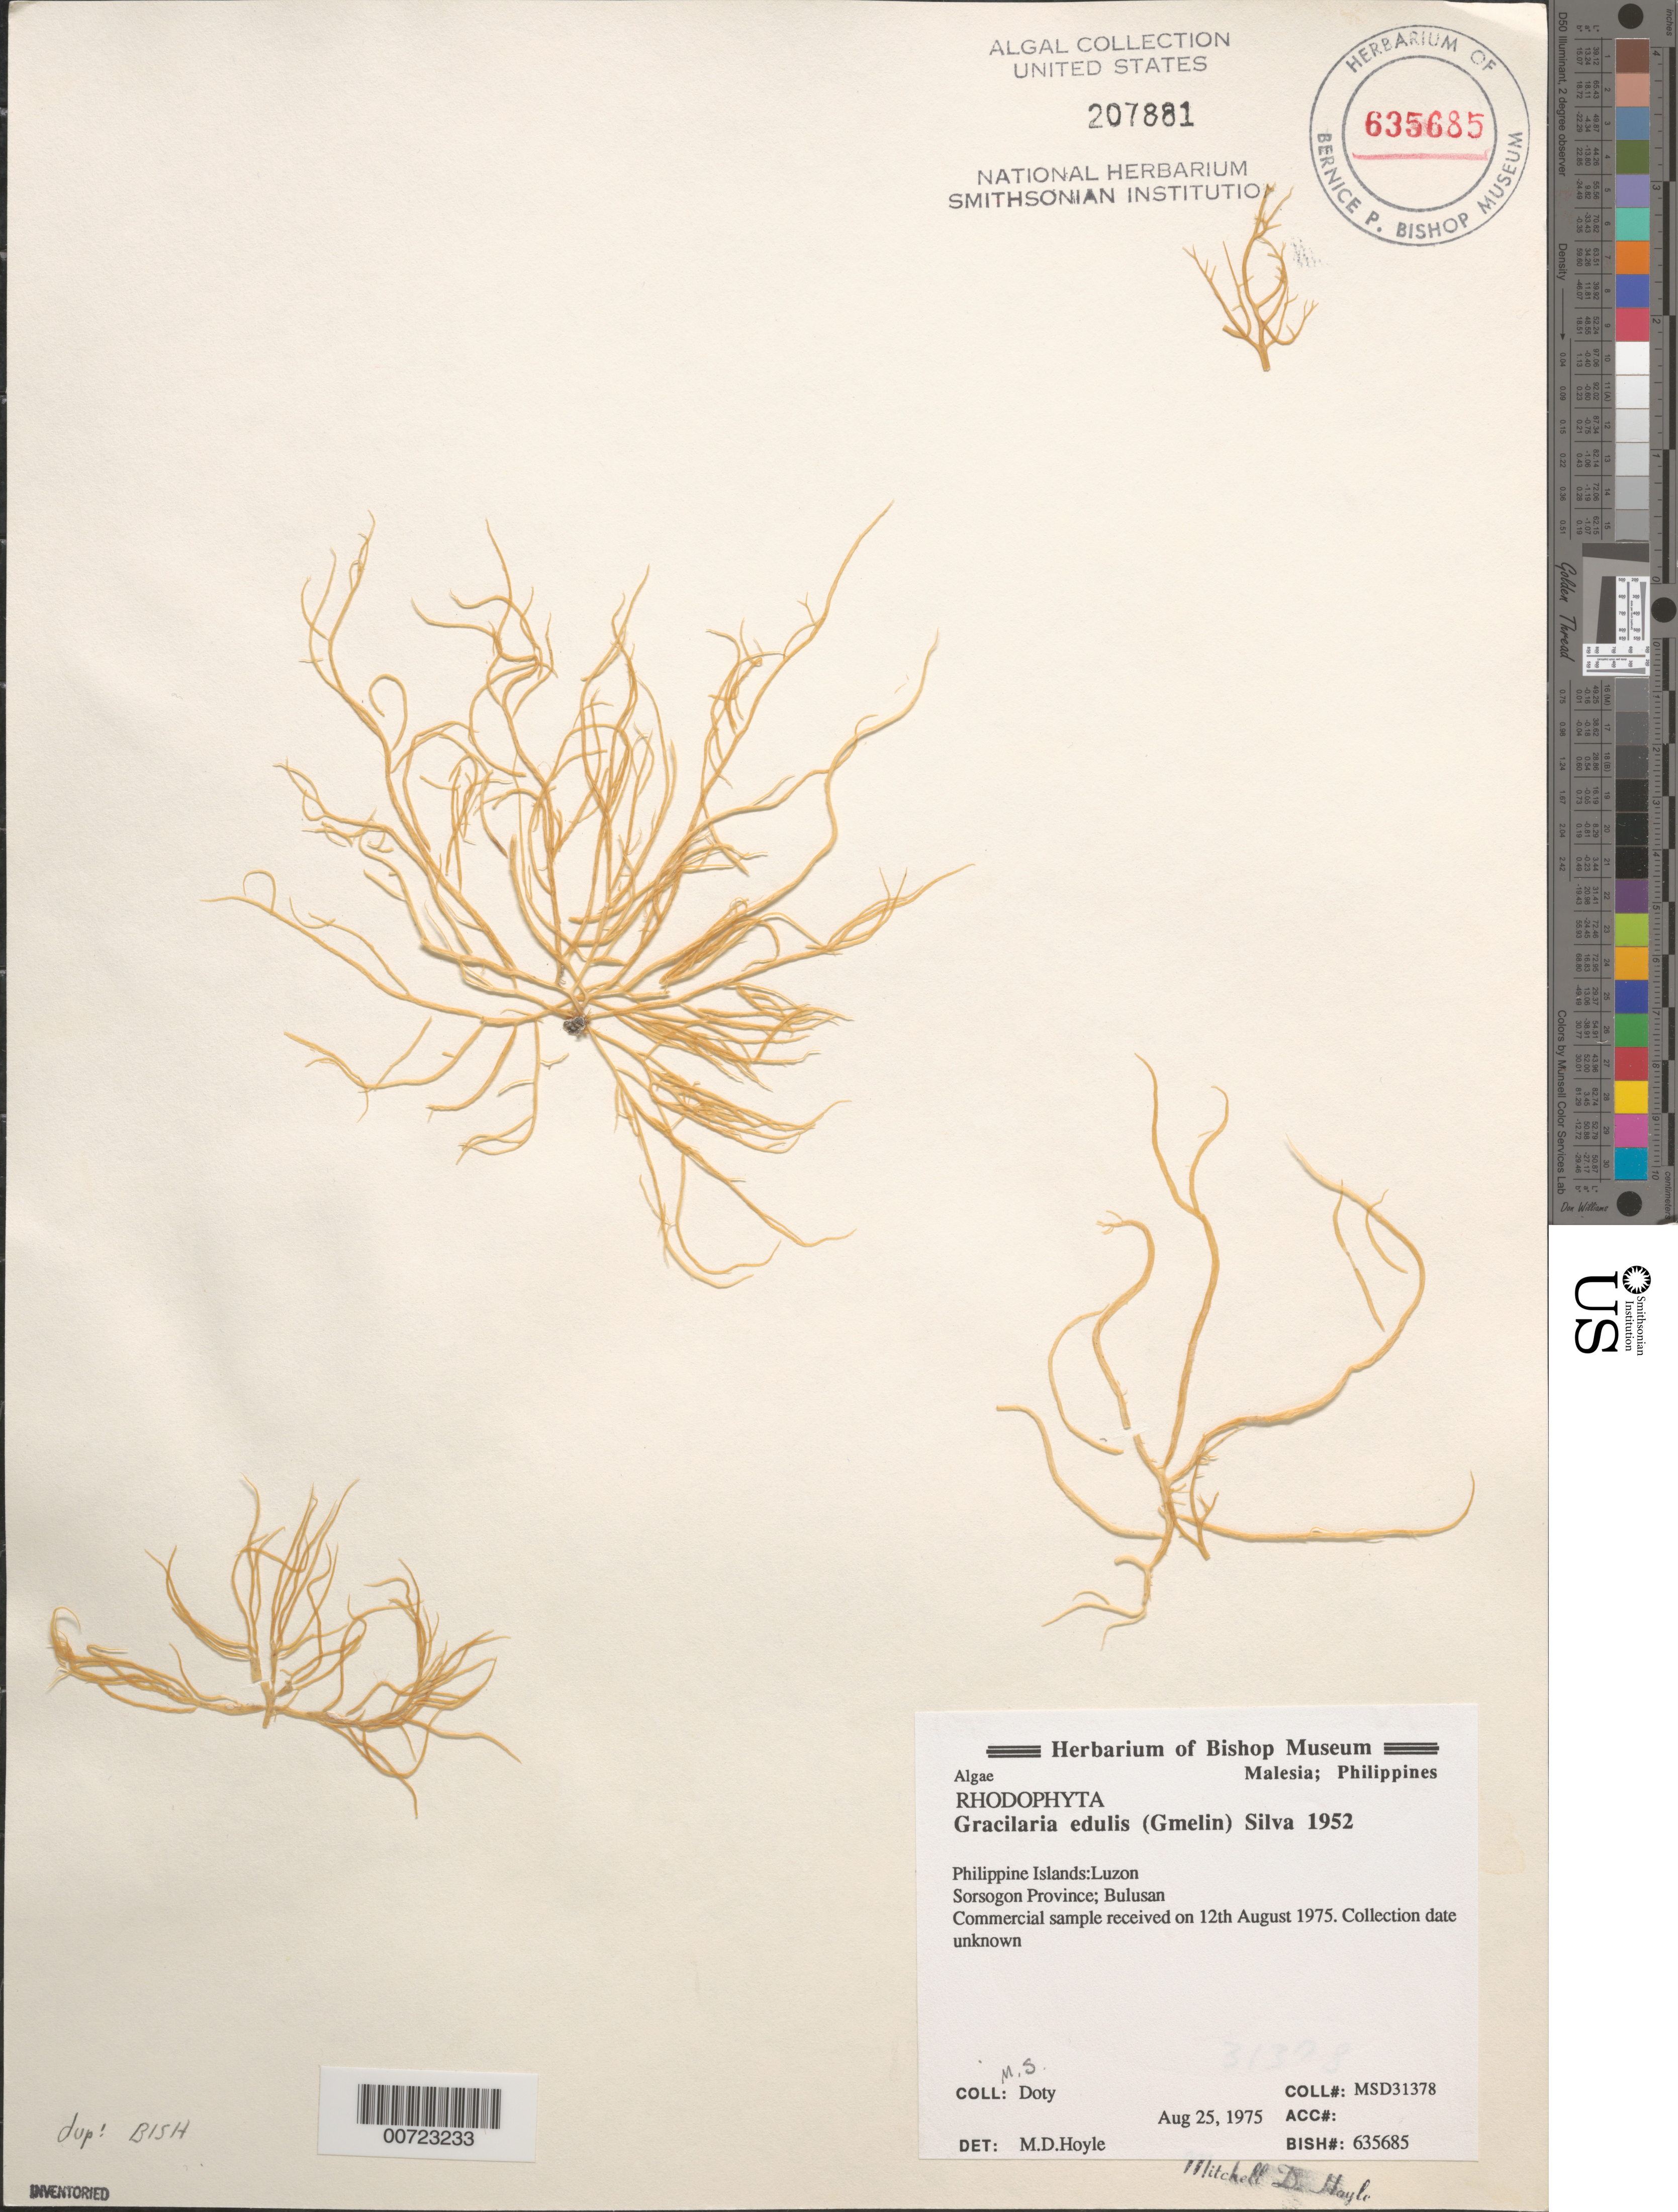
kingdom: Plantae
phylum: Rhodophyta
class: Florideophyceae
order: Gracilariales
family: Gracilariaceae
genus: Gracilaria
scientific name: Gracilaria edulis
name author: (S.G. Gmel.) P.C. Silva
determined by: Hoyle, Mitchell D.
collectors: M. S. Doty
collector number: MSD 31378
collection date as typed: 25 Aug 1975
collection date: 1975-08-25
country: Philippines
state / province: Bicol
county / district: Sorsogon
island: Luzon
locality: Bulusan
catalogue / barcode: US 207881